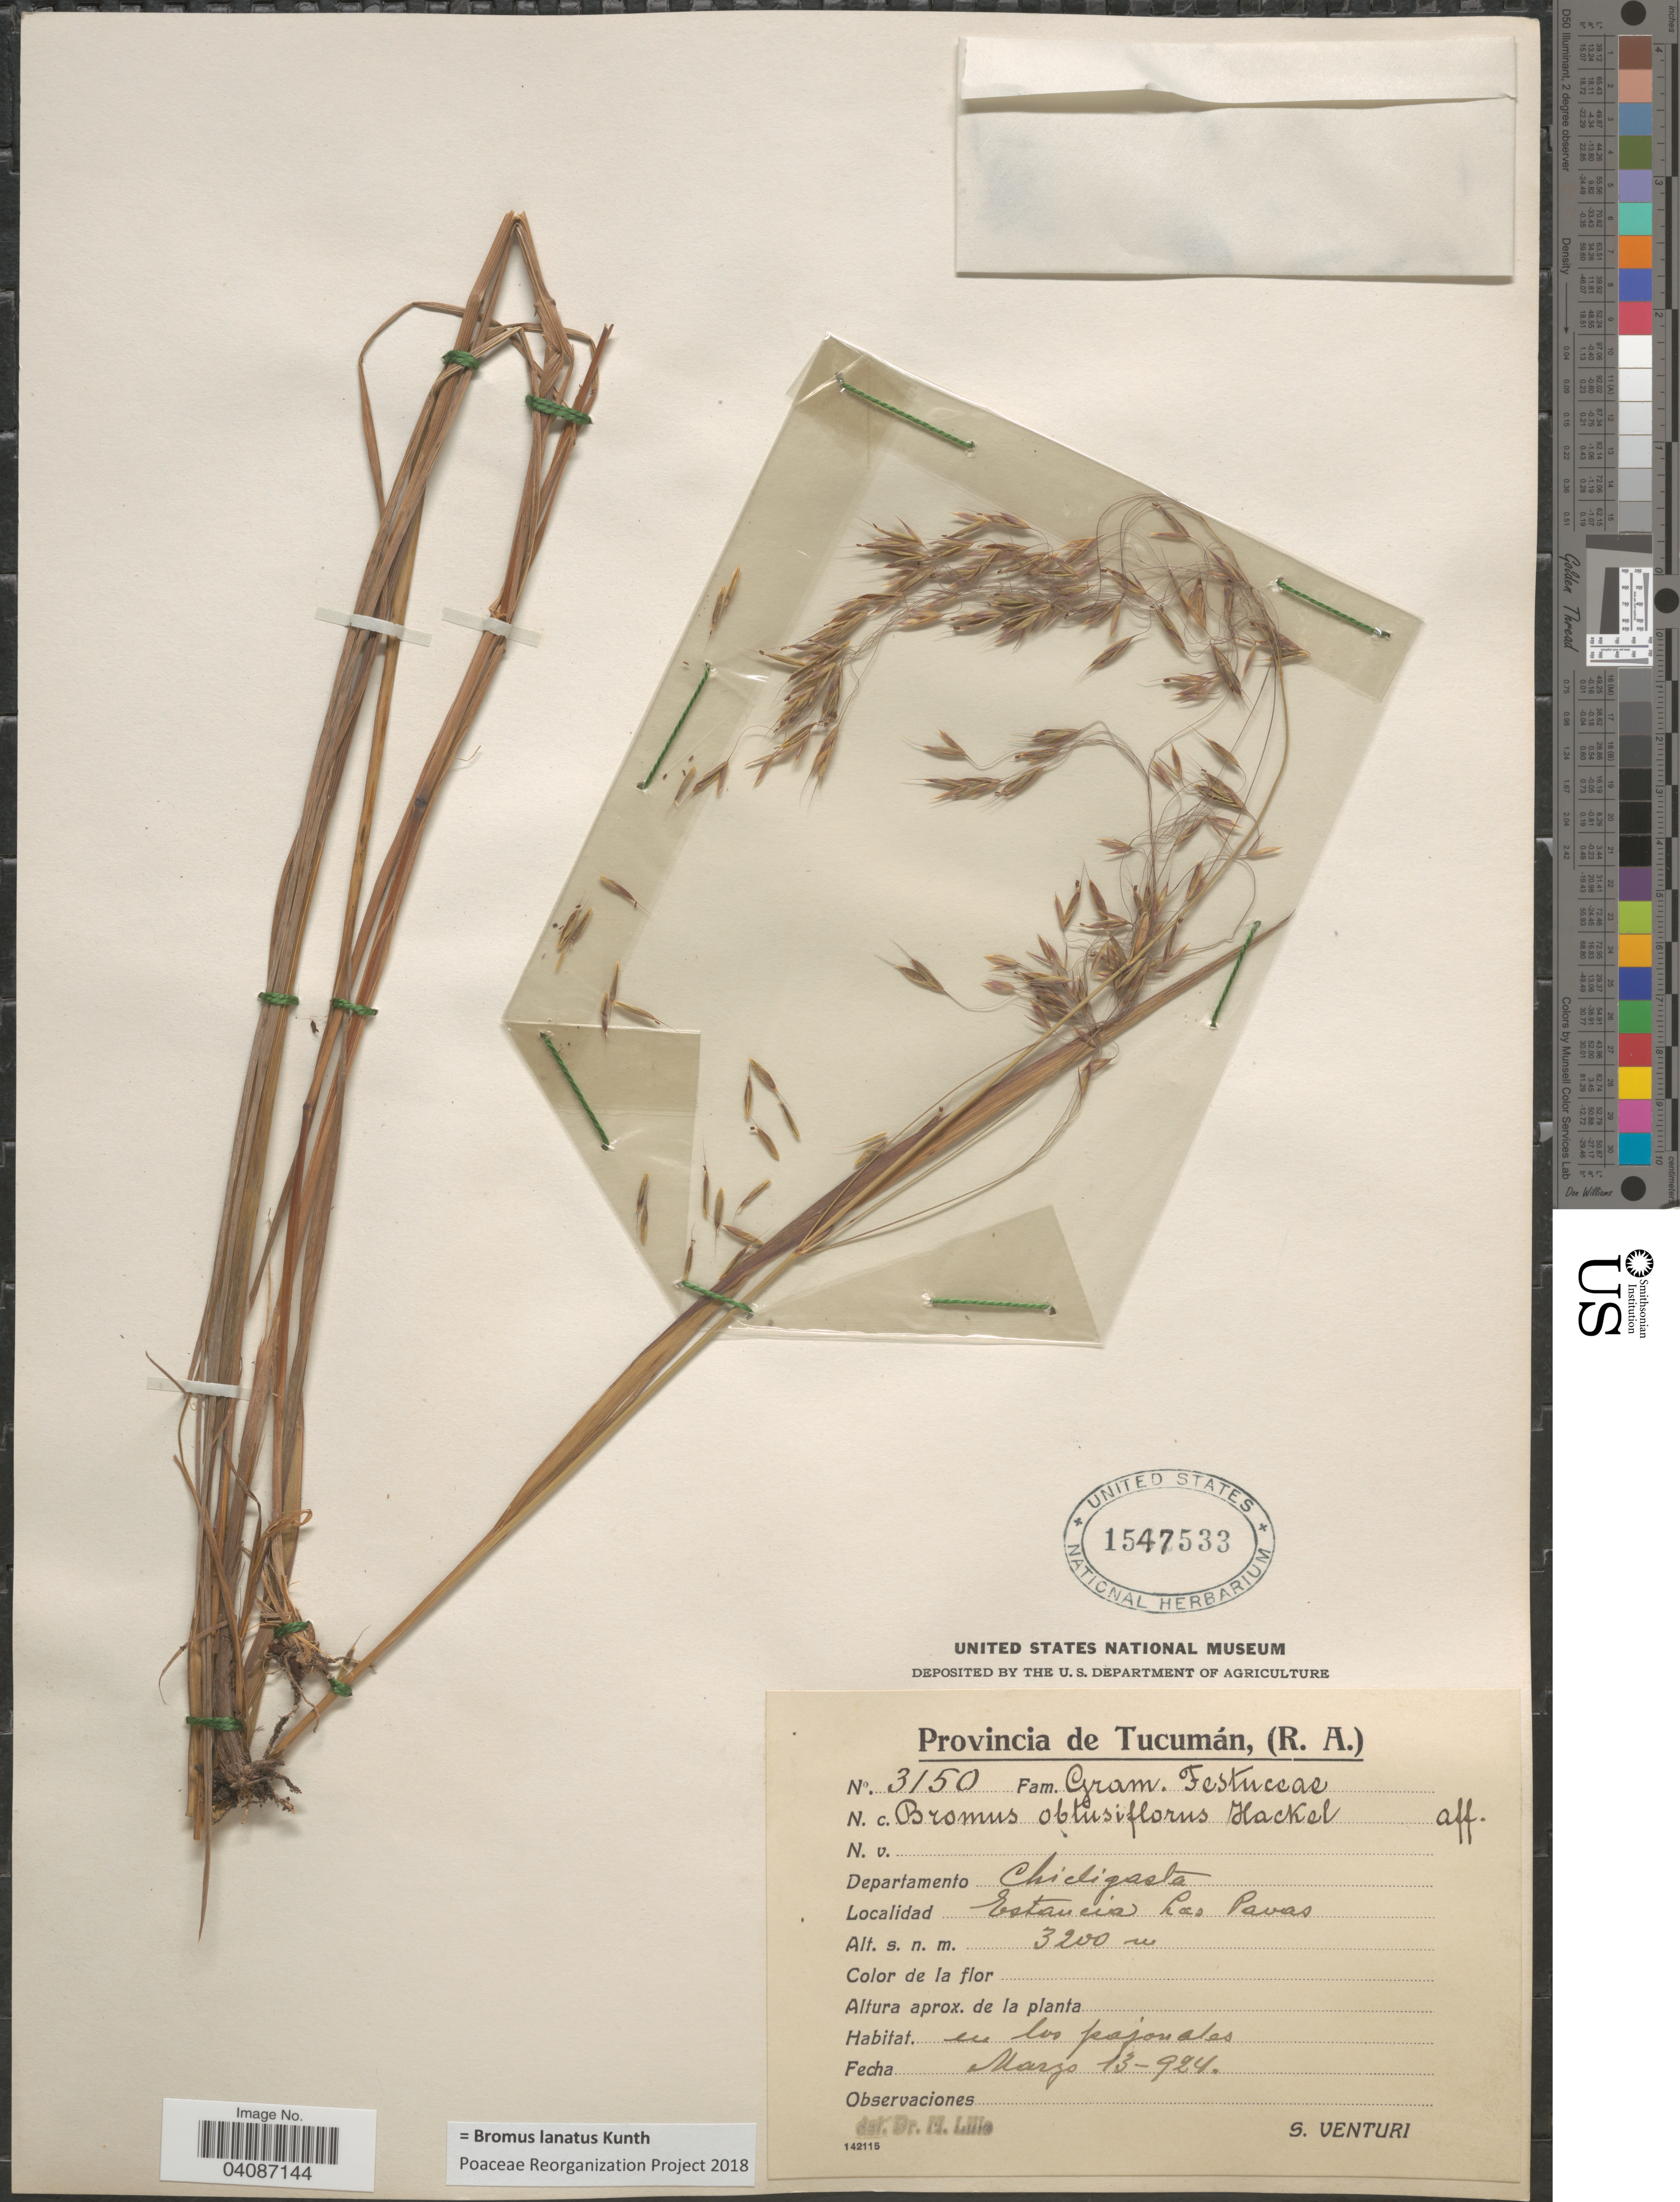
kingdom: Plantae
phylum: Tracheophyta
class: Liliopsida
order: Poales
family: Poaceae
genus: Bromus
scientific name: Bromus lanatus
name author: Kunth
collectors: S. Venturi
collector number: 3150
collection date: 1924-03-13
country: Argentina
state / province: Tucuman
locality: Departamento Chicligasta. Estancia Las Pavas.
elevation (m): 3200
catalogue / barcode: US 1547533